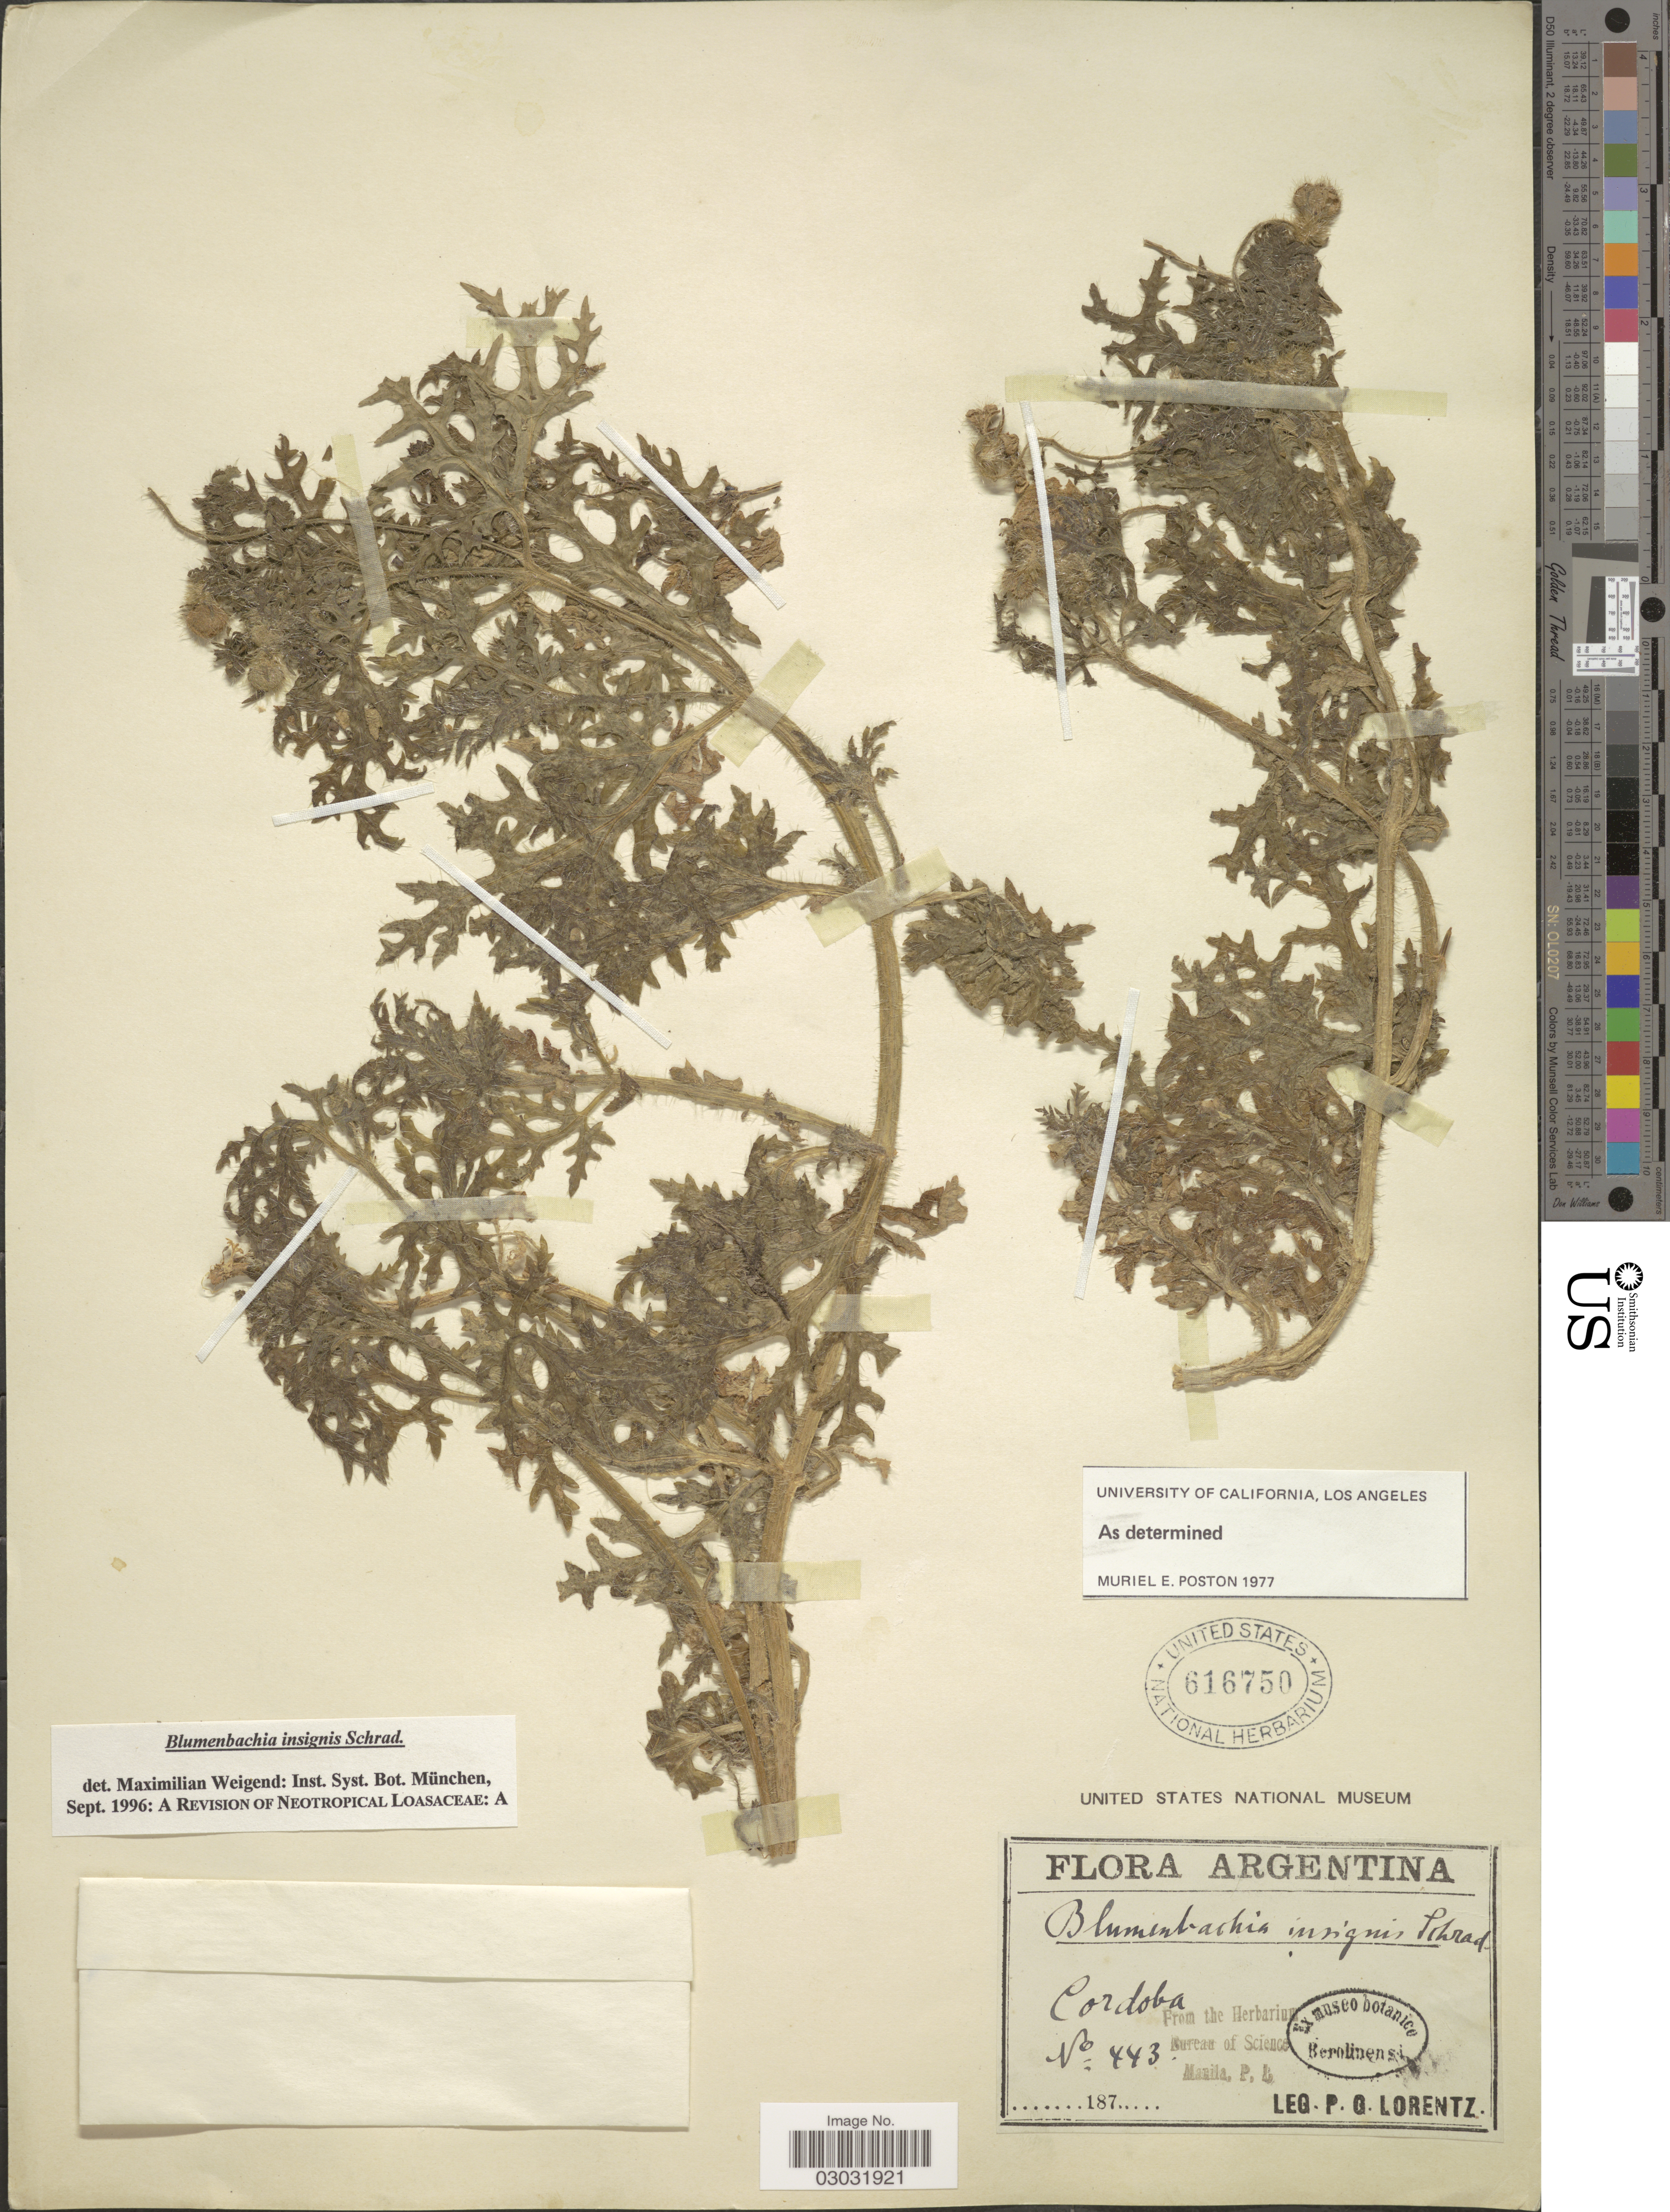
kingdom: Plantae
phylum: Tracheophyta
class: Magnoliopsida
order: Cornales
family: Loasaceae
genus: Blumenbachia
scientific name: Blumenbachia insignis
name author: Schrad.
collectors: P. G. Lorentz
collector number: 443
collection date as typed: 187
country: Argentina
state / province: Cordoba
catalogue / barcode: US 616750